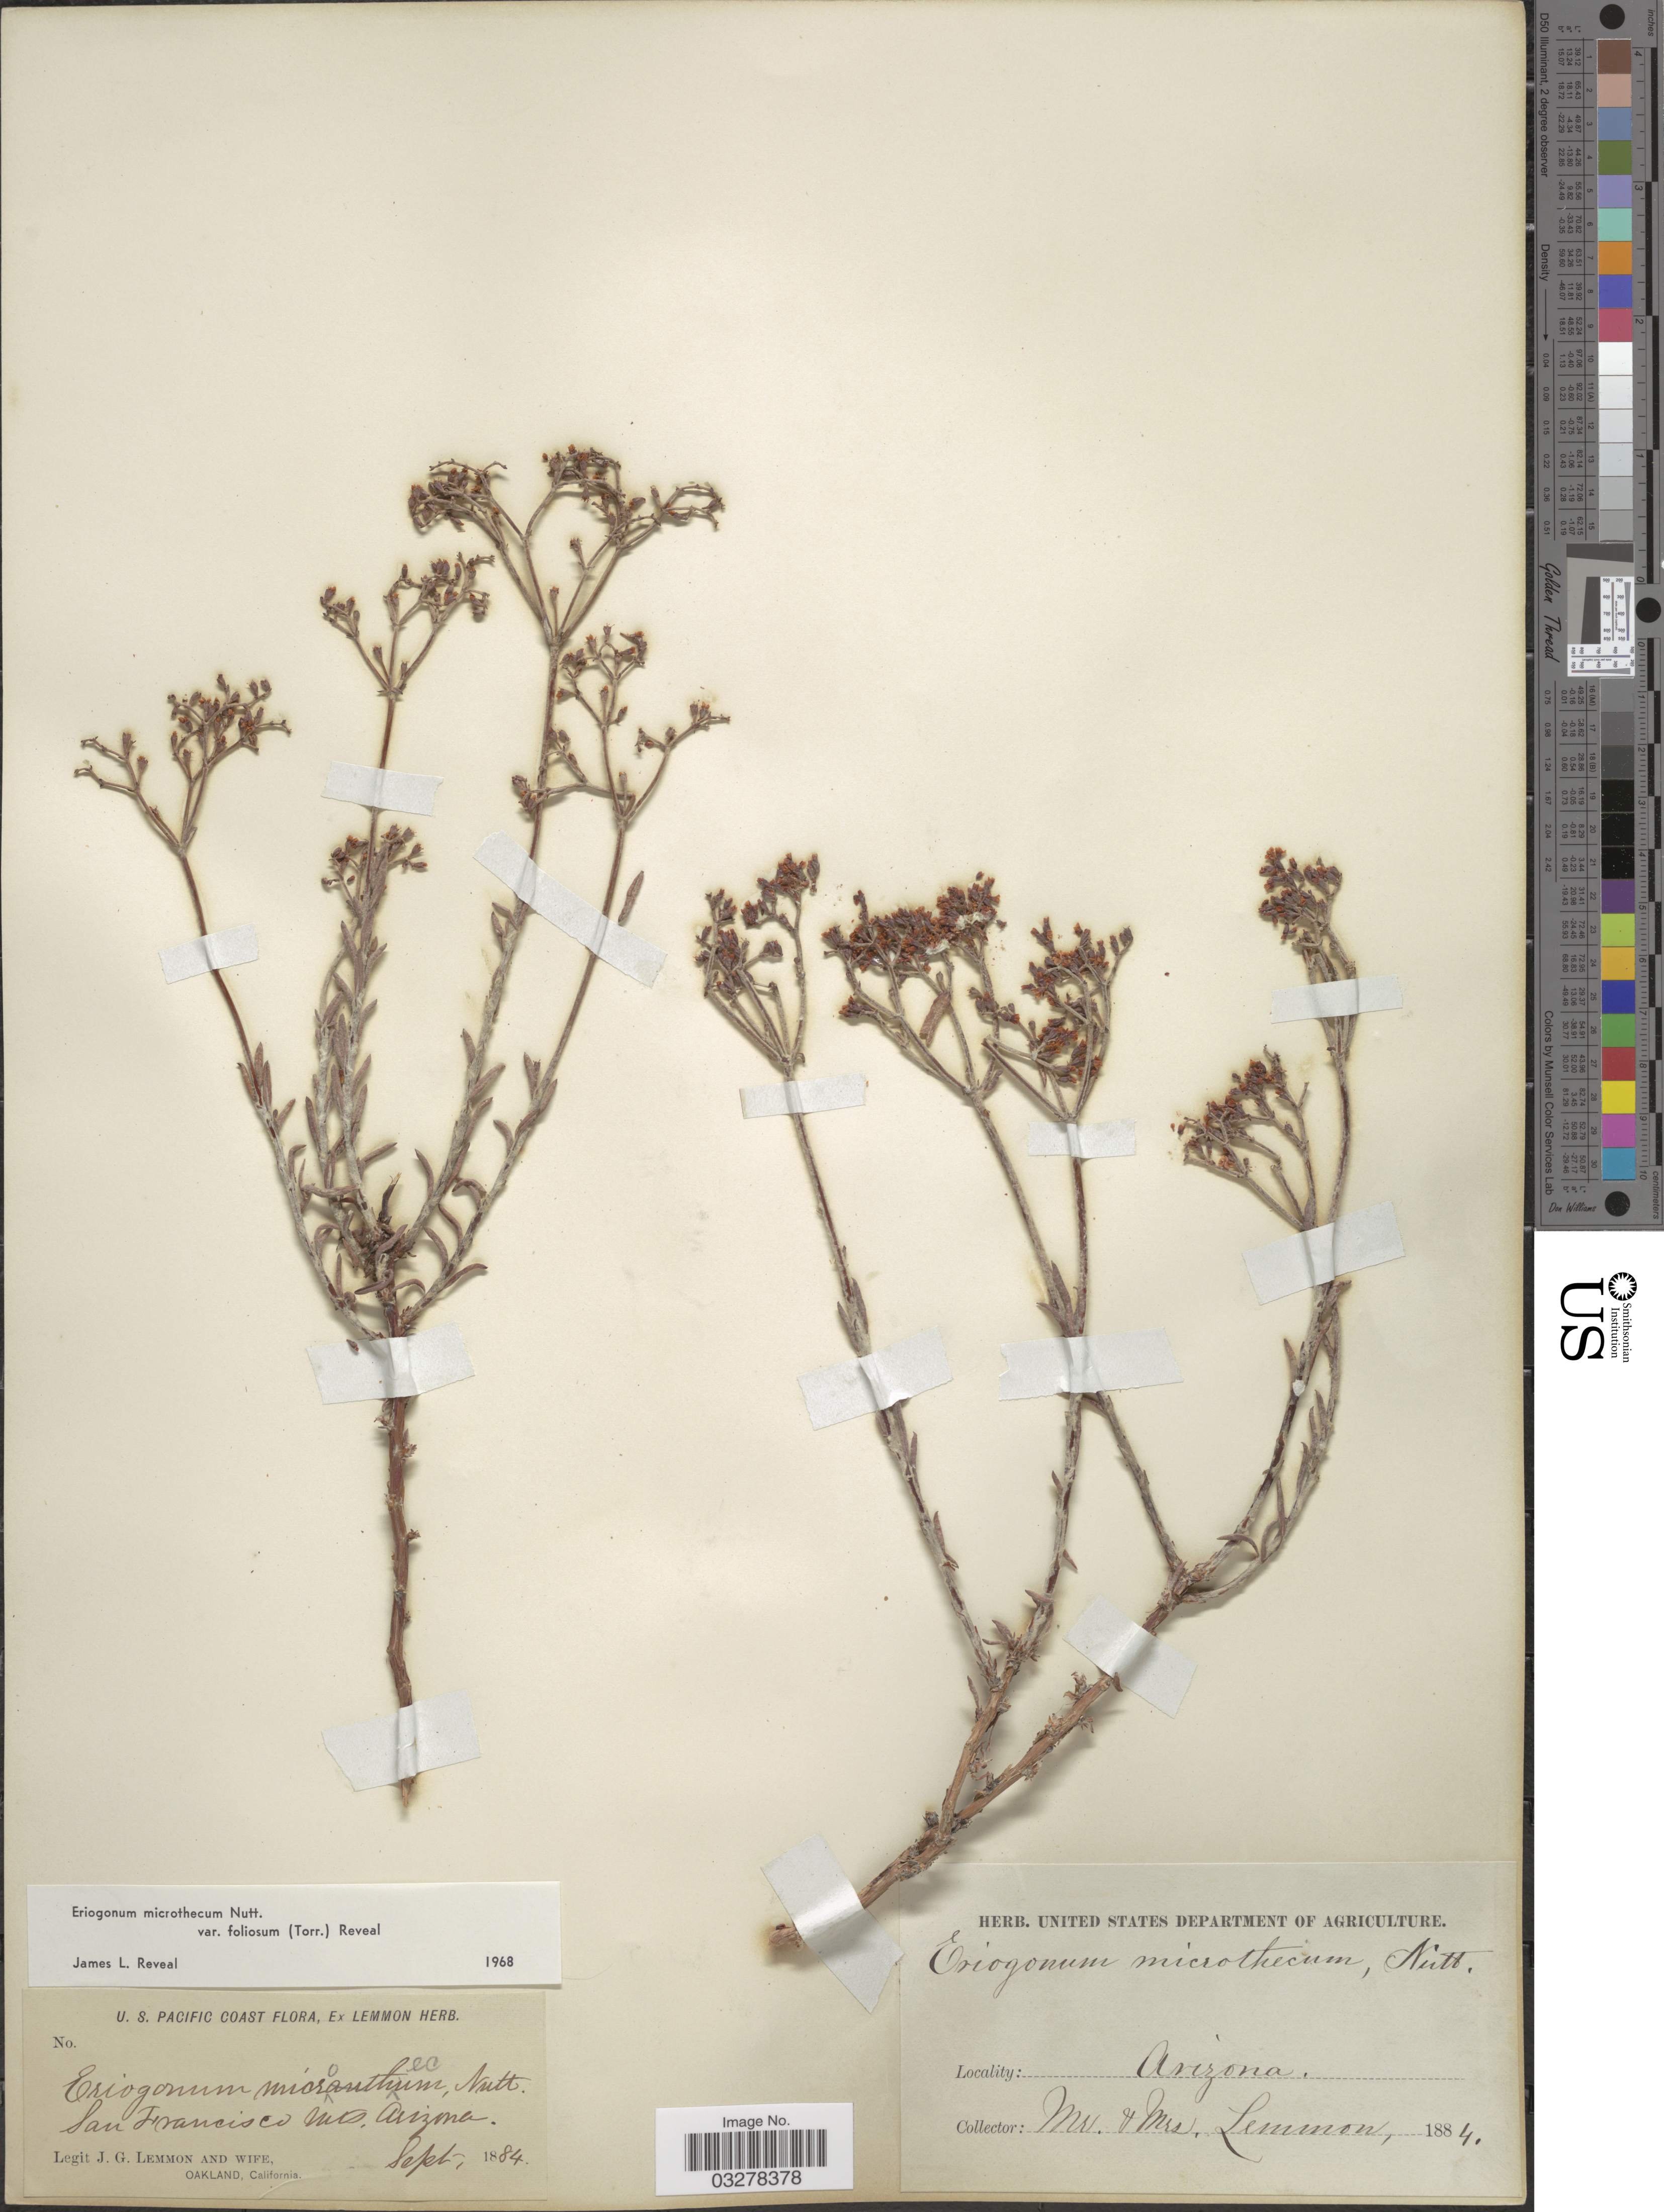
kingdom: Plantae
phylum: Tracheophyta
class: Magnoliopsida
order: Caryophyllales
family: Polygonaceae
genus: Eriogonum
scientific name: Eriogonum microtheca var. foliosum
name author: (Torr. & A. Gray) Reveal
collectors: J. Lemmon & Mrs. J. G. Lemmon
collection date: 1884-09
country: United States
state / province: Arizona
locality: Pacific Coast. San Francisco Mts.